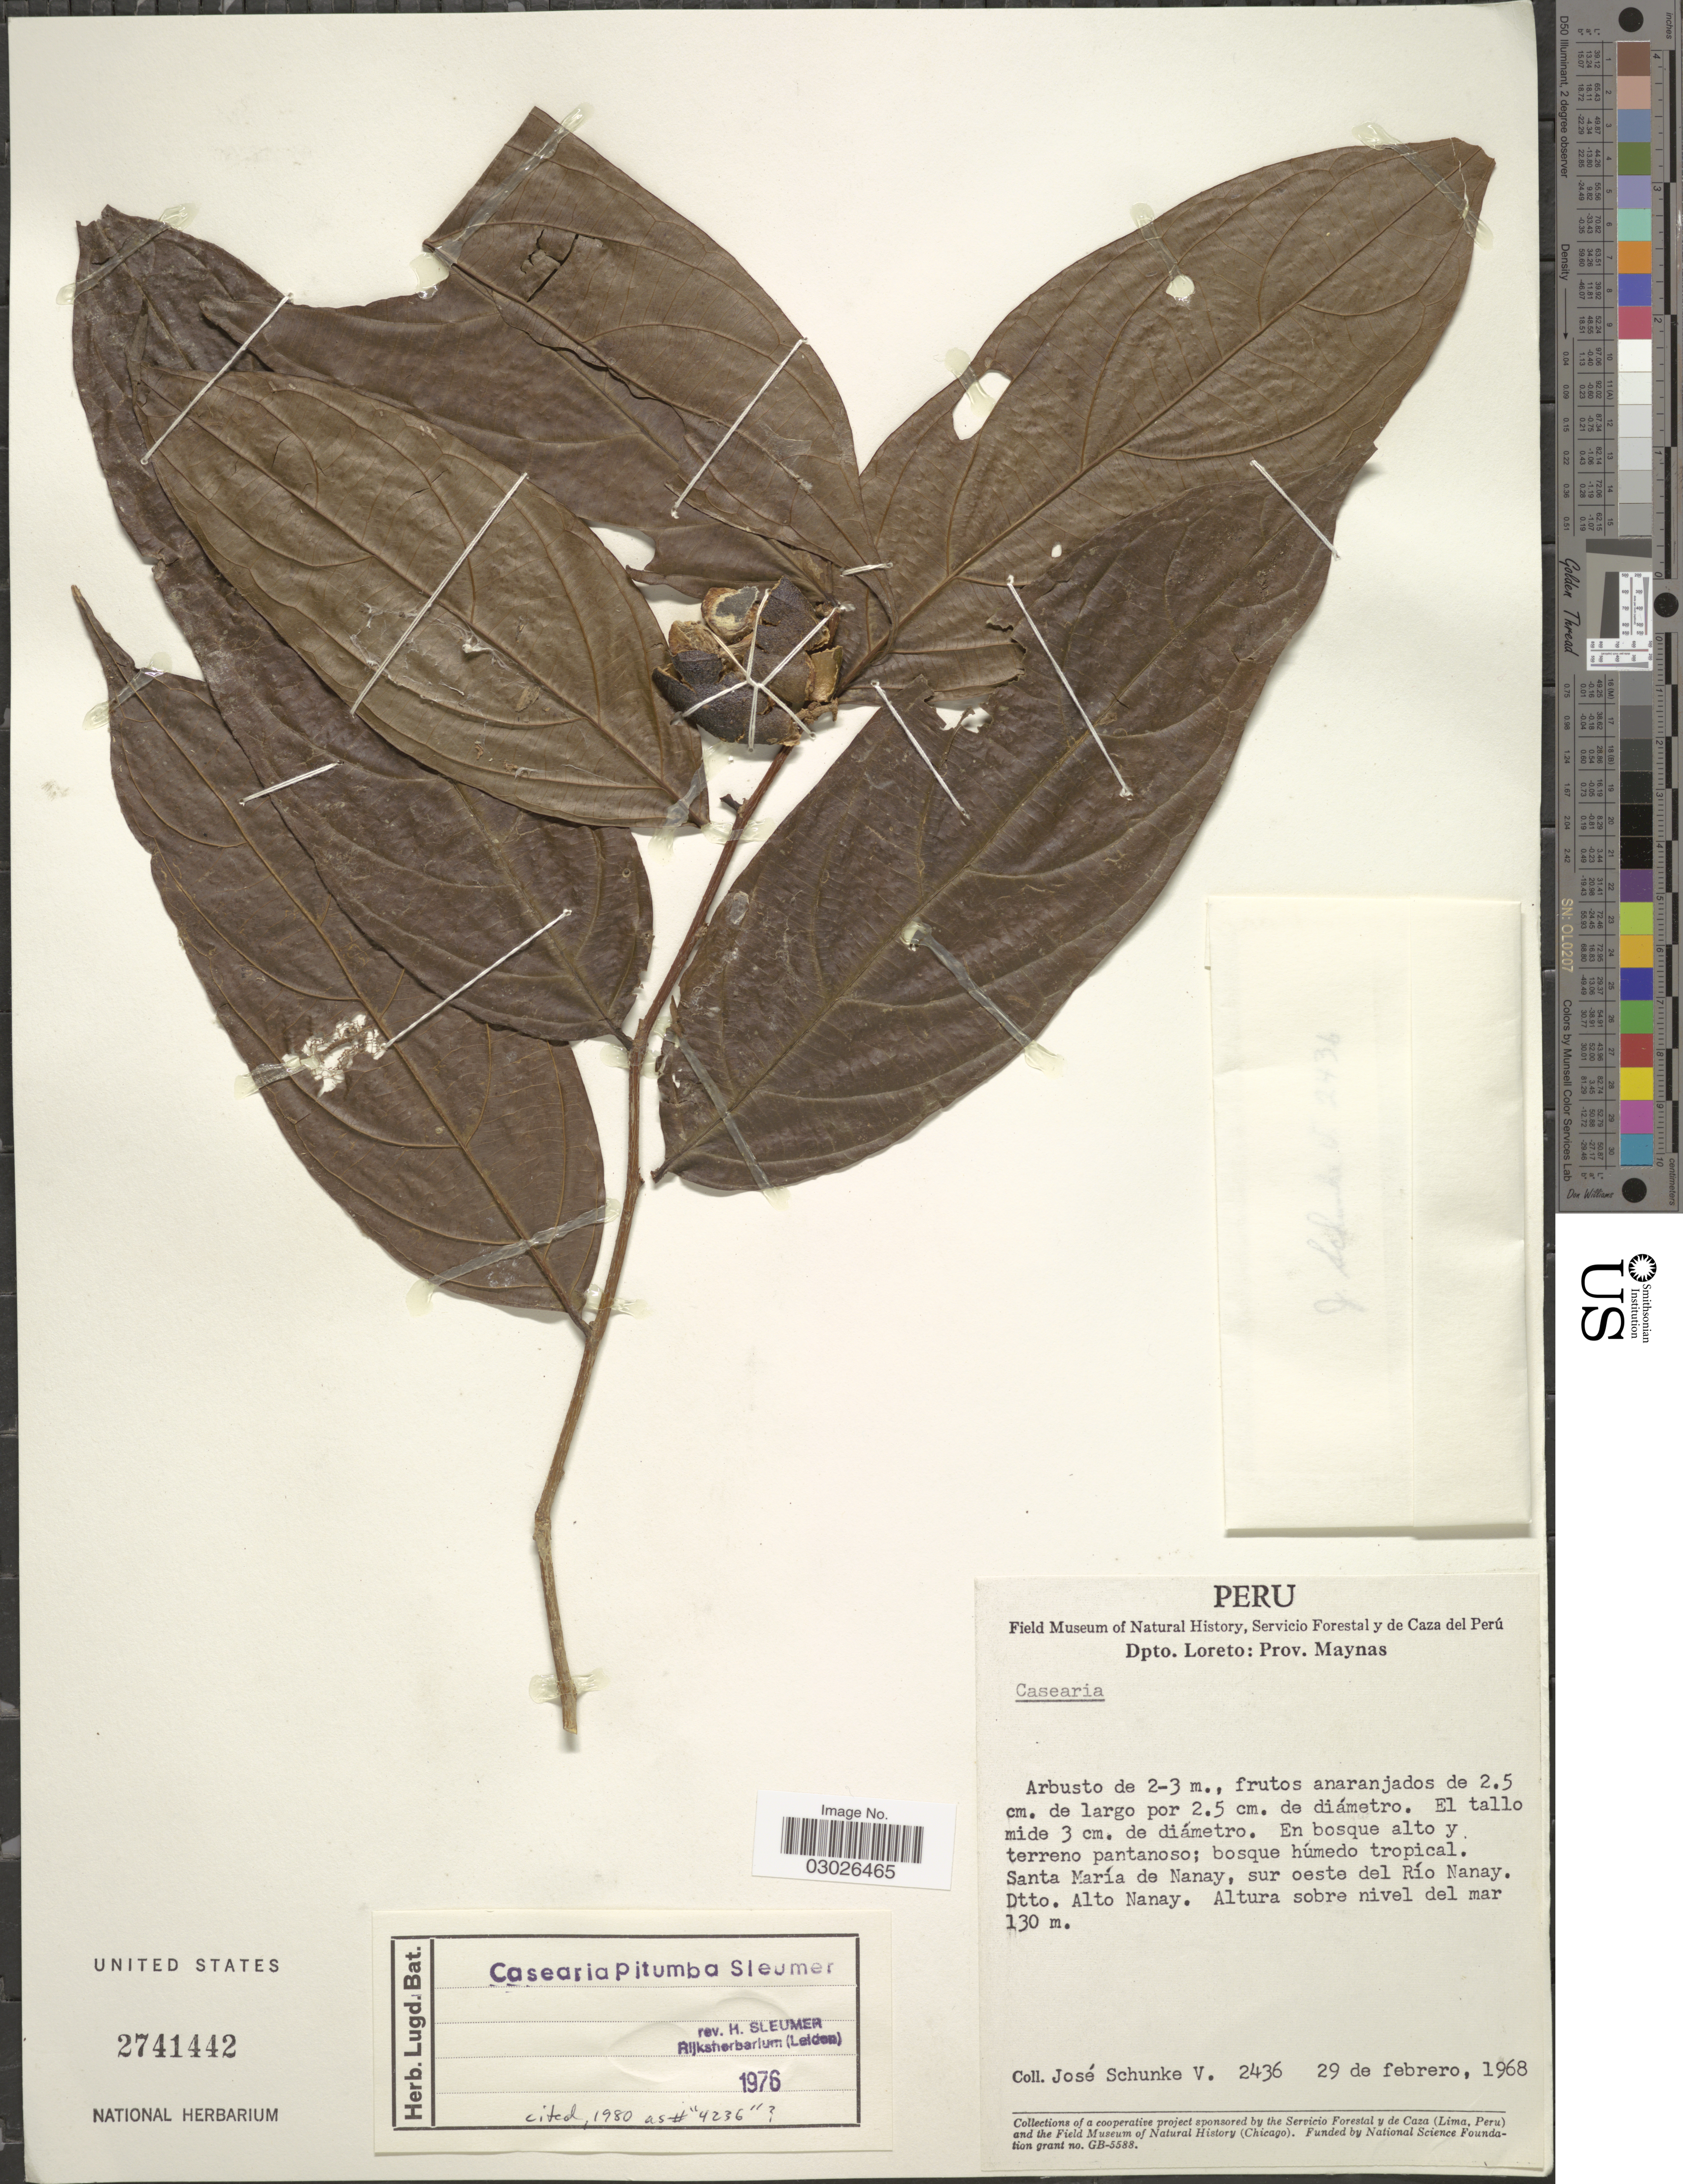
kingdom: Plantae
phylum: Tracheophyta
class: Magnoliopsida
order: Malpighiales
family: Salicaceae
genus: Casearia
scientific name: Casearia pitumba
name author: Sleumer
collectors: J. Schunke Vigo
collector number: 2436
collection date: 1968-02-29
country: Peru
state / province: Loreto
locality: Dpto. Loreto: Prov. Maynas, Santa María de Nanay, sur oeste del Río Nanay, Dtto. Alto Nanay.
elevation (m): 130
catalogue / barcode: US 2741442